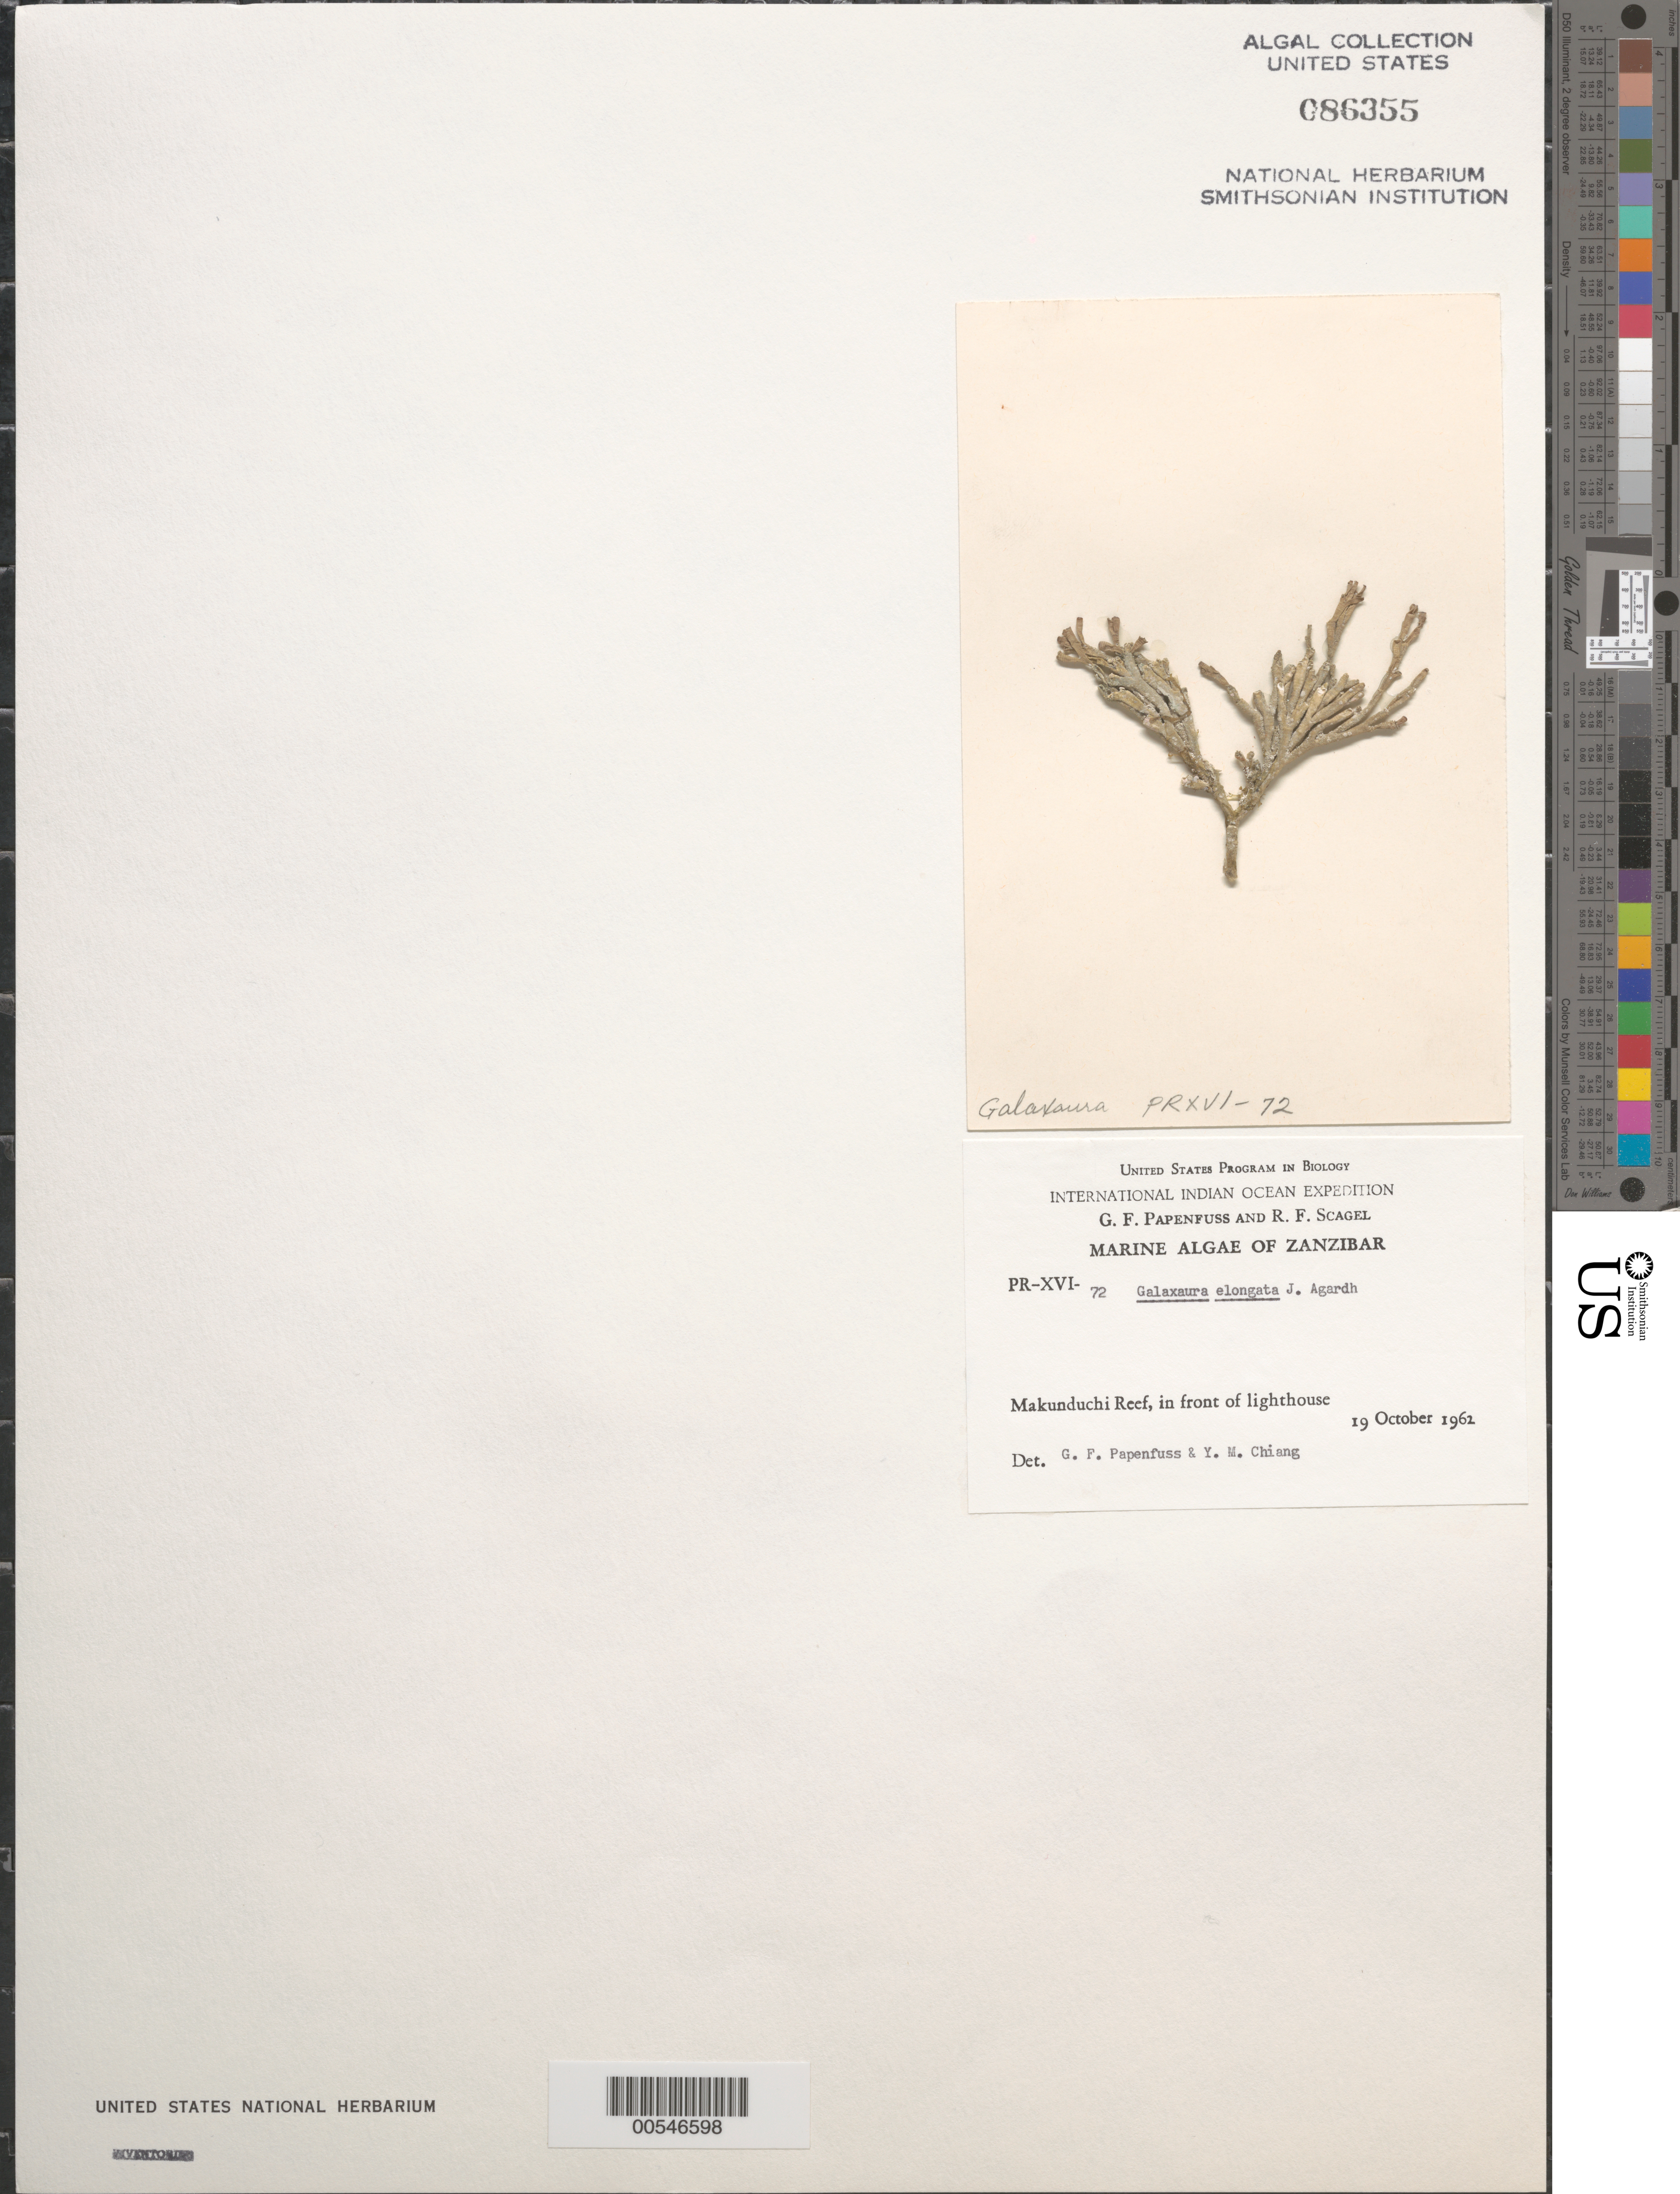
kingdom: Plantae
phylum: Rhodophyta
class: Florideophyceae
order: Nemaliales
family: Galaxauraceae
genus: Galaxaura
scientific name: Galaxaura elongata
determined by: Papenfuss, G. F.; Chiang, Y. M.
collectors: G. Papenfuss & R. F. Scagel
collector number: PR-XVI-72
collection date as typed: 19 Oct 1962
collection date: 1962-10-19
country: Tanzania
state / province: Zanzibar Central/South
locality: Makunduchi reef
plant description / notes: International Indian Ocean Expedition, 1962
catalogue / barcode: US 86355